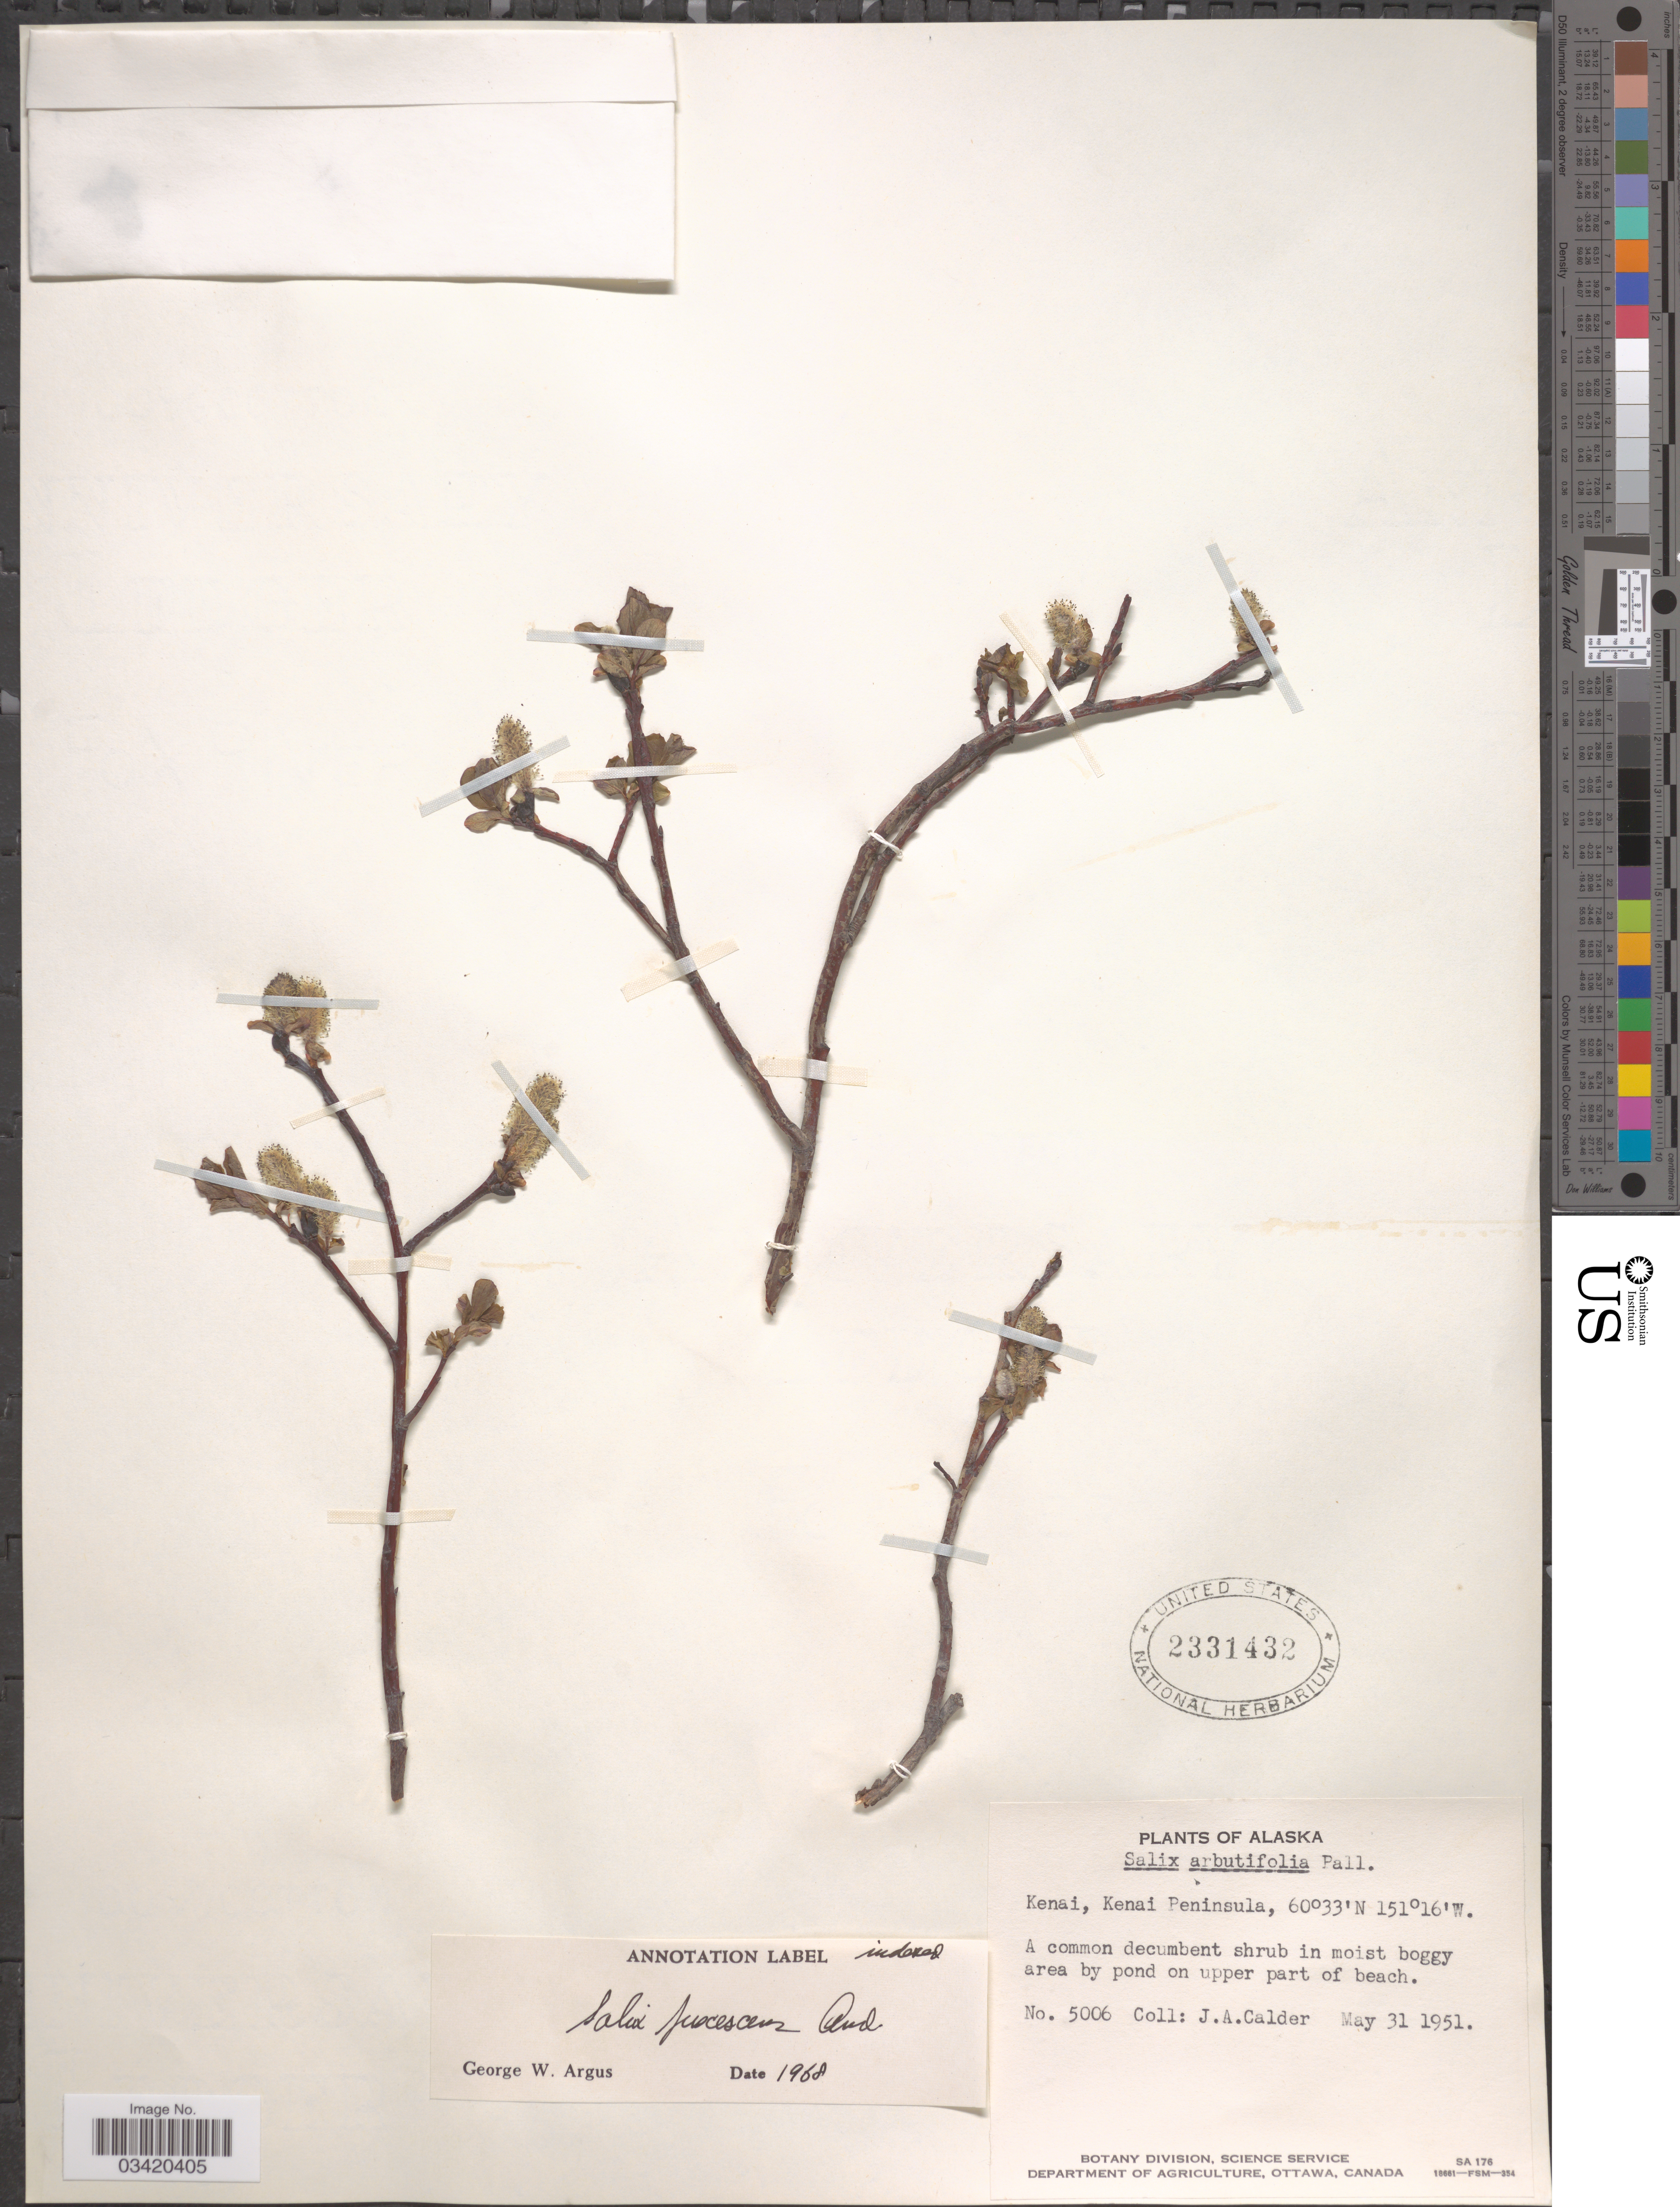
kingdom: Plantae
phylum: Tracheophyta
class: Magnoliopsida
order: Malpighiales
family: Salicaceae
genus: Salix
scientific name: Salix fuscescens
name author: Andersson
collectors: J. A. Calder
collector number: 5006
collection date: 1951-05-31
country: United States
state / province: Alaska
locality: Kenai, Kenai Peninsula. Area by pond on upper part of beach.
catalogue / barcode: US 2331432